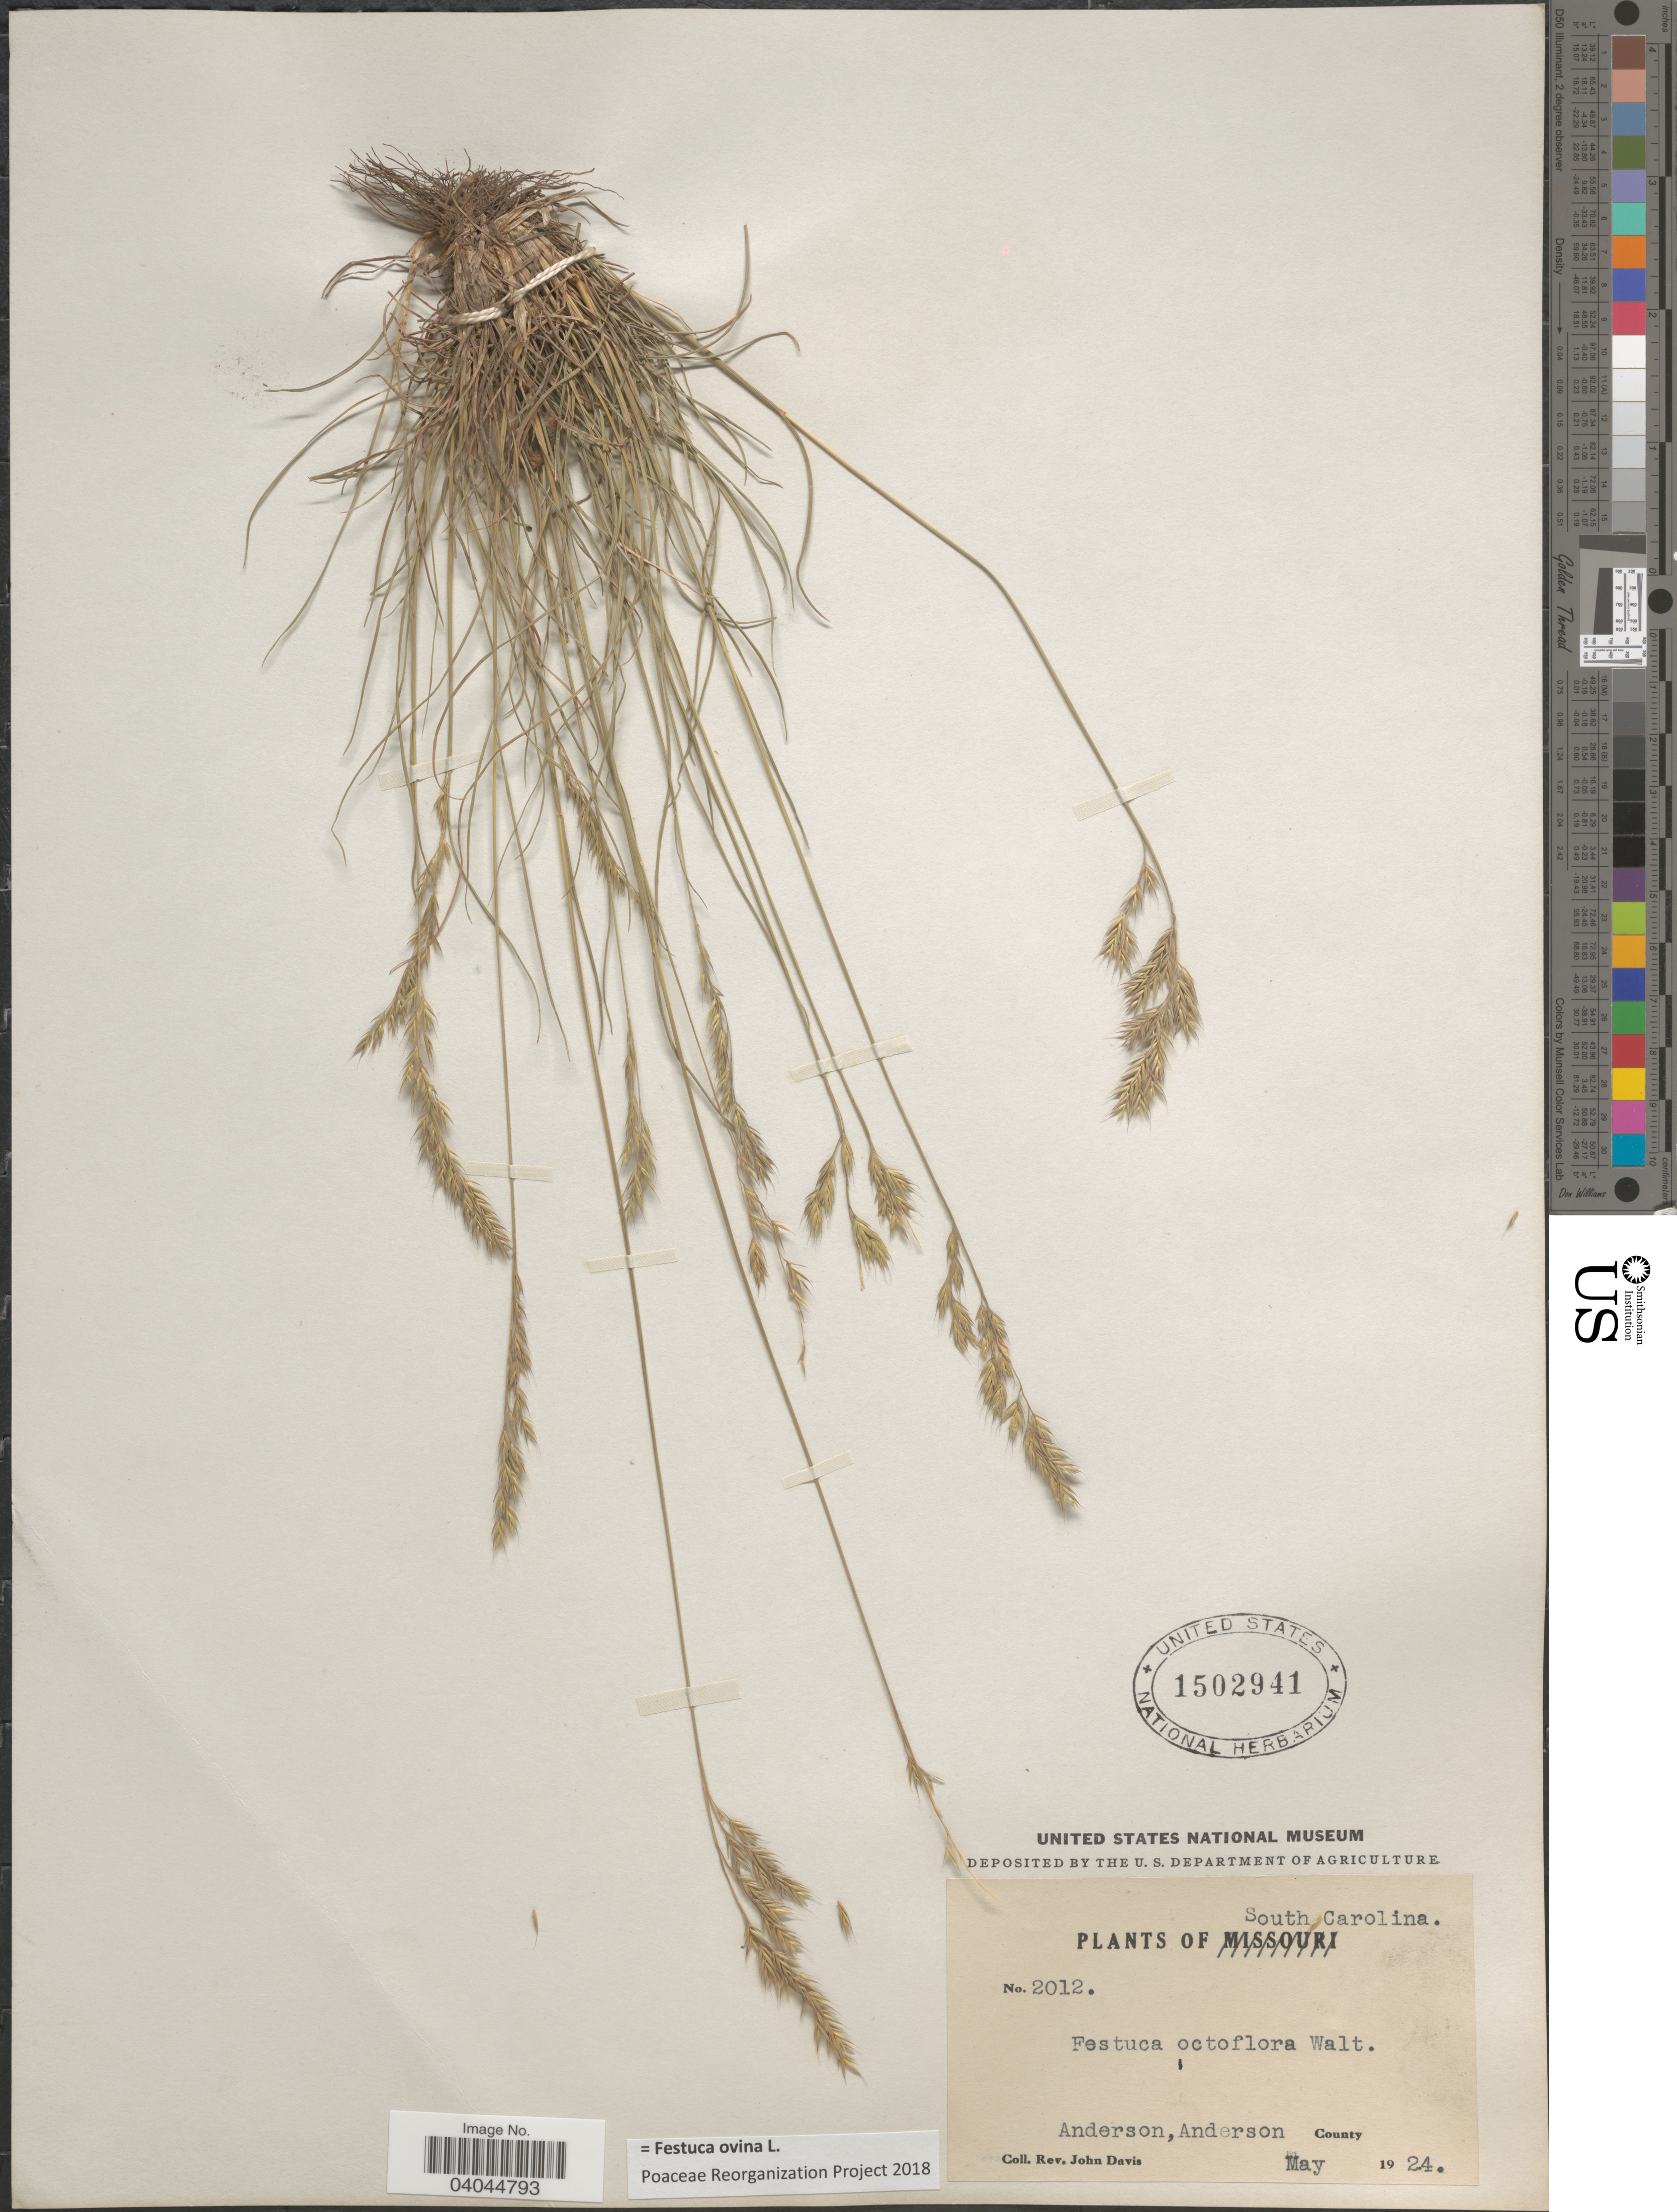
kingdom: Plantae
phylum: Tracheophyta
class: Liliopsida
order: Poales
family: Poaceae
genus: Festuca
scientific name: Festuca ovina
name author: L.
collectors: J. Davis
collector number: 2012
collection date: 1924-05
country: United States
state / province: South Carolina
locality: Anderson, Anderson County.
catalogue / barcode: US 1502941